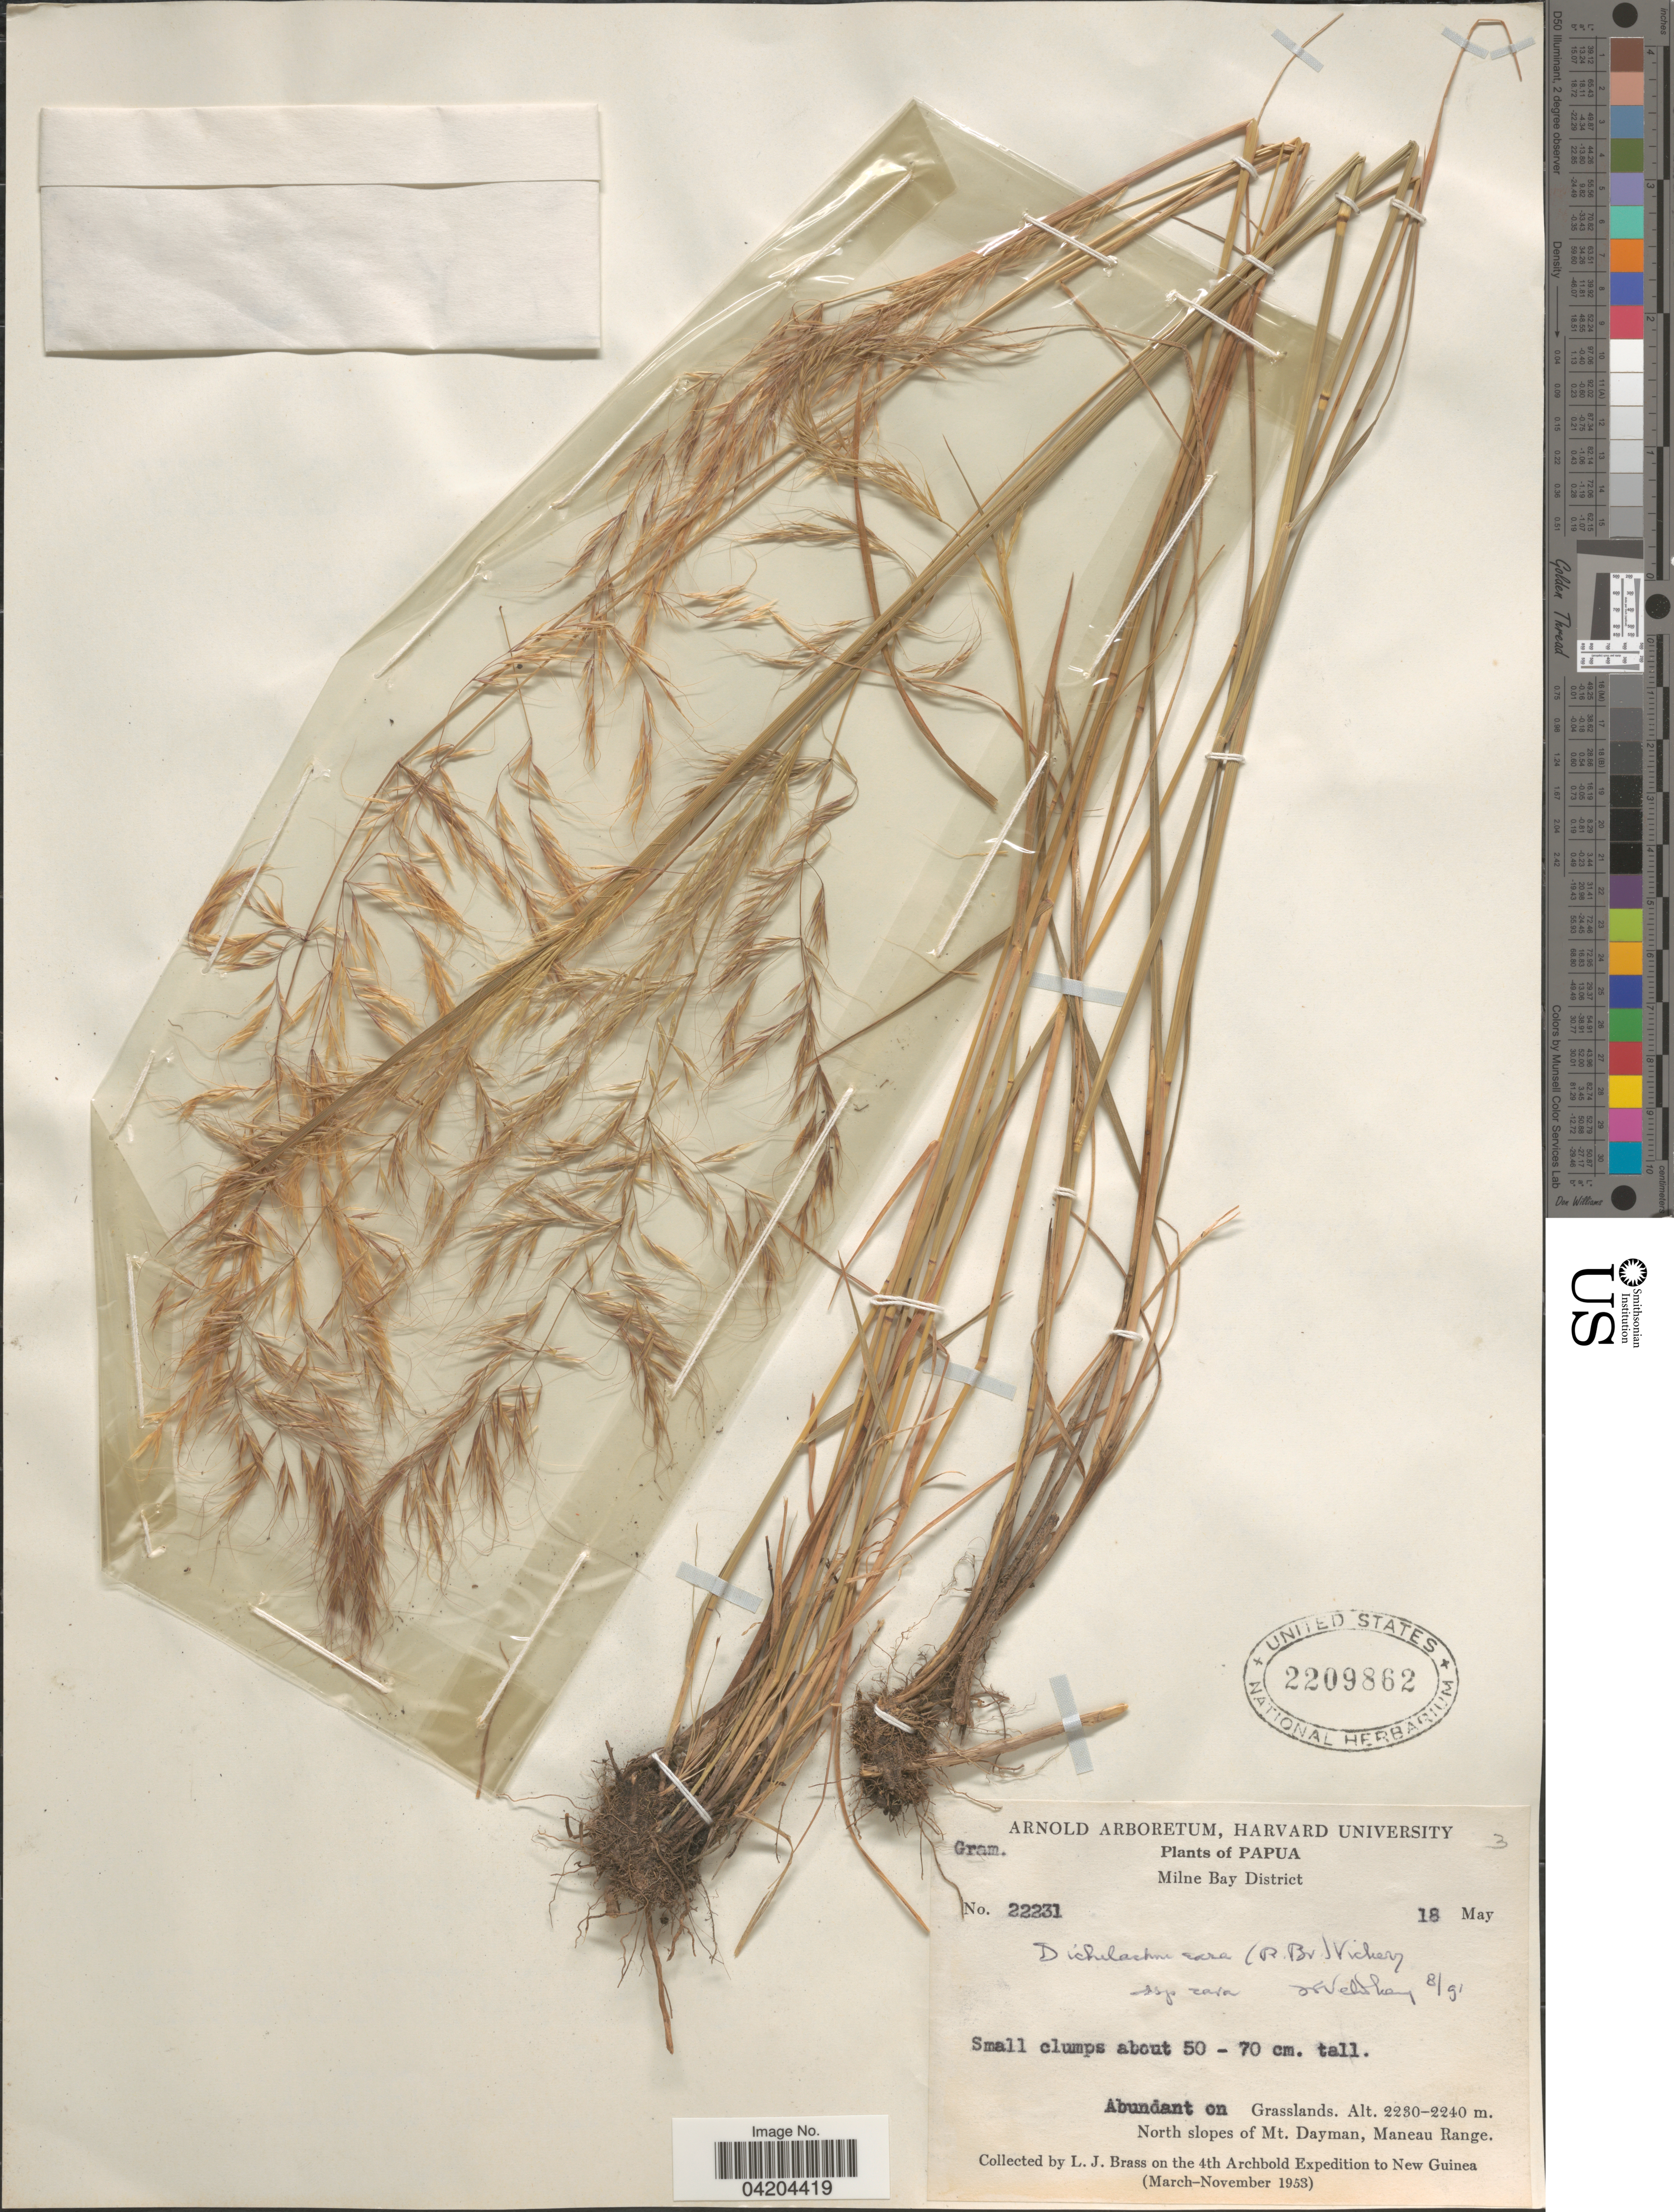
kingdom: Plantae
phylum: Tracheophyta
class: Liliopsida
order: Poales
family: Poaceae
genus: Dichelachne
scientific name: Dichelachne rara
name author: (R. Br.) Vickery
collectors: L. J. Brass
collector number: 22231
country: Papua New Guinea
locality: Papua. Milne Bay District. North slopes of Mt. Dayman, Maneau Range. The 4th Archbold Expedition to New Guinea (March-November 1953).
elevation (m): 2230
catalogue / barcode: US 2209862